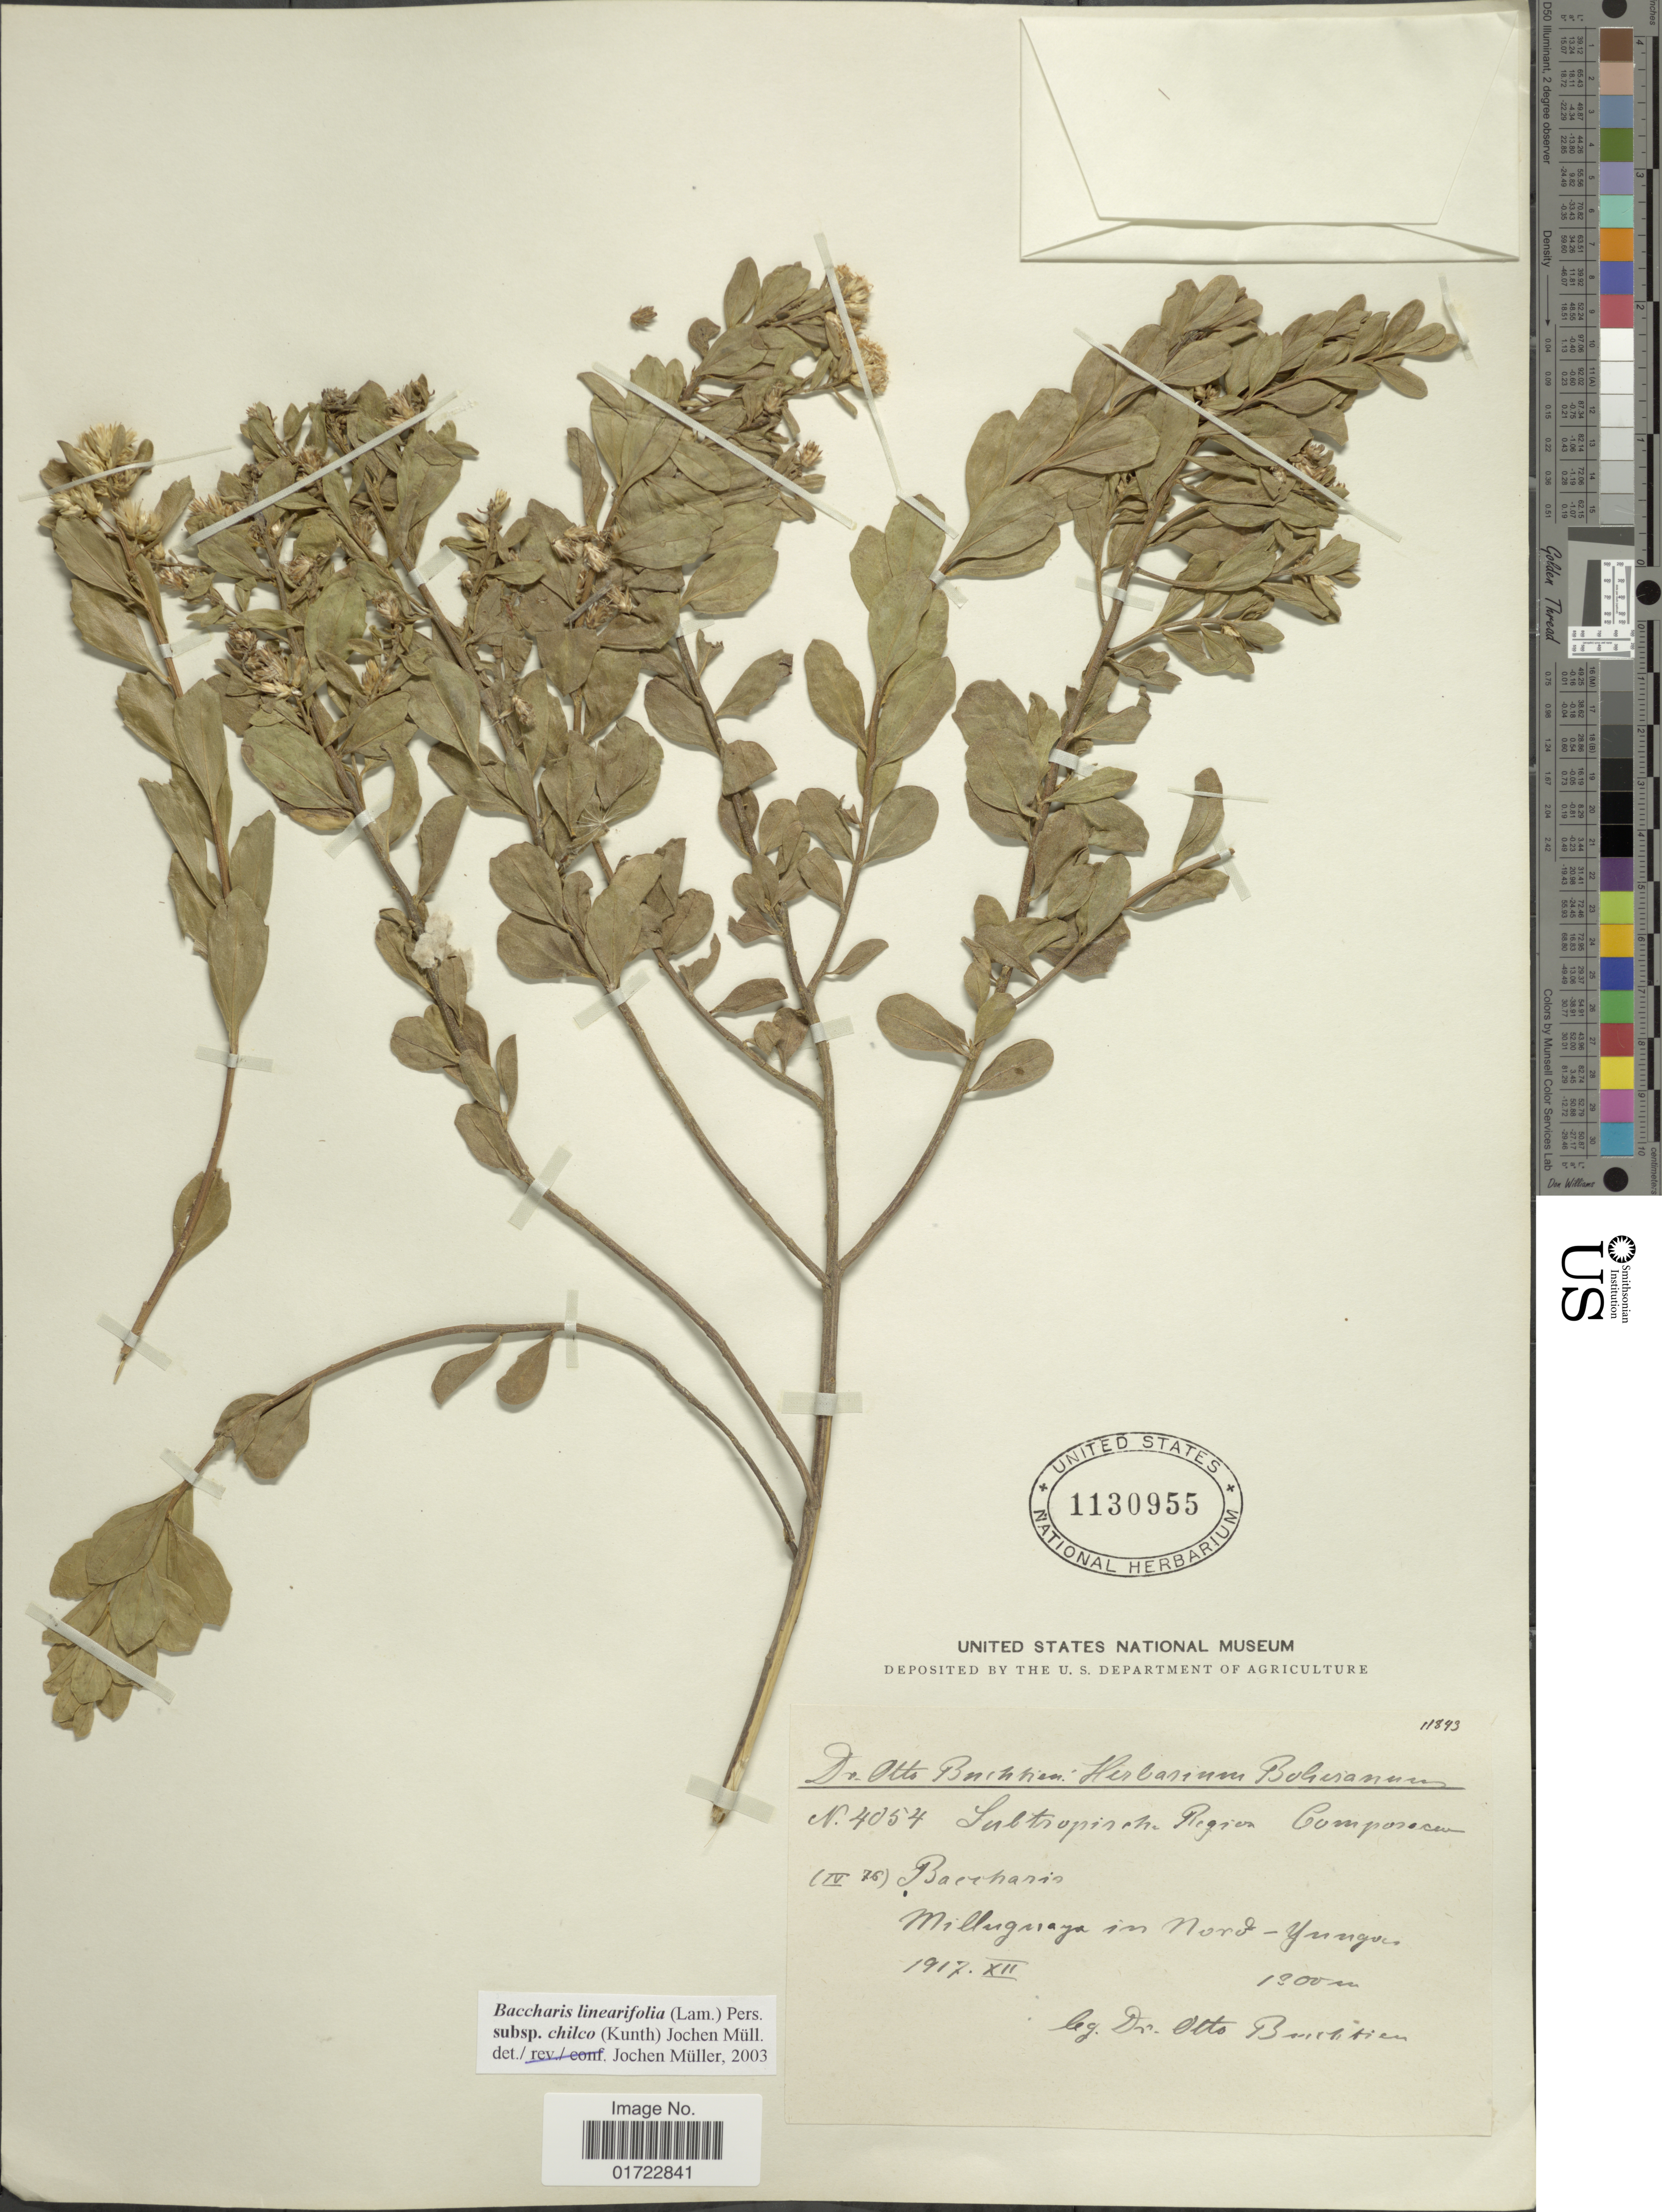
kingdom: Plantae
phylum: Tracheophyta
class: Magnoliopsida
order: Asterales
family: Asteraceae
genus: Baccharis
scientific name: Baccharis linearifolia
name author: (Lam.) Pers.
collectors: O. Buchtien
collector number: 4054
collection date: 1917-12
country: Bolivia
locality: Subtropisch. Region. Milluguaya in Nord-Yungas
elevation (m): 1300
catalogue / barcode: US 1130955